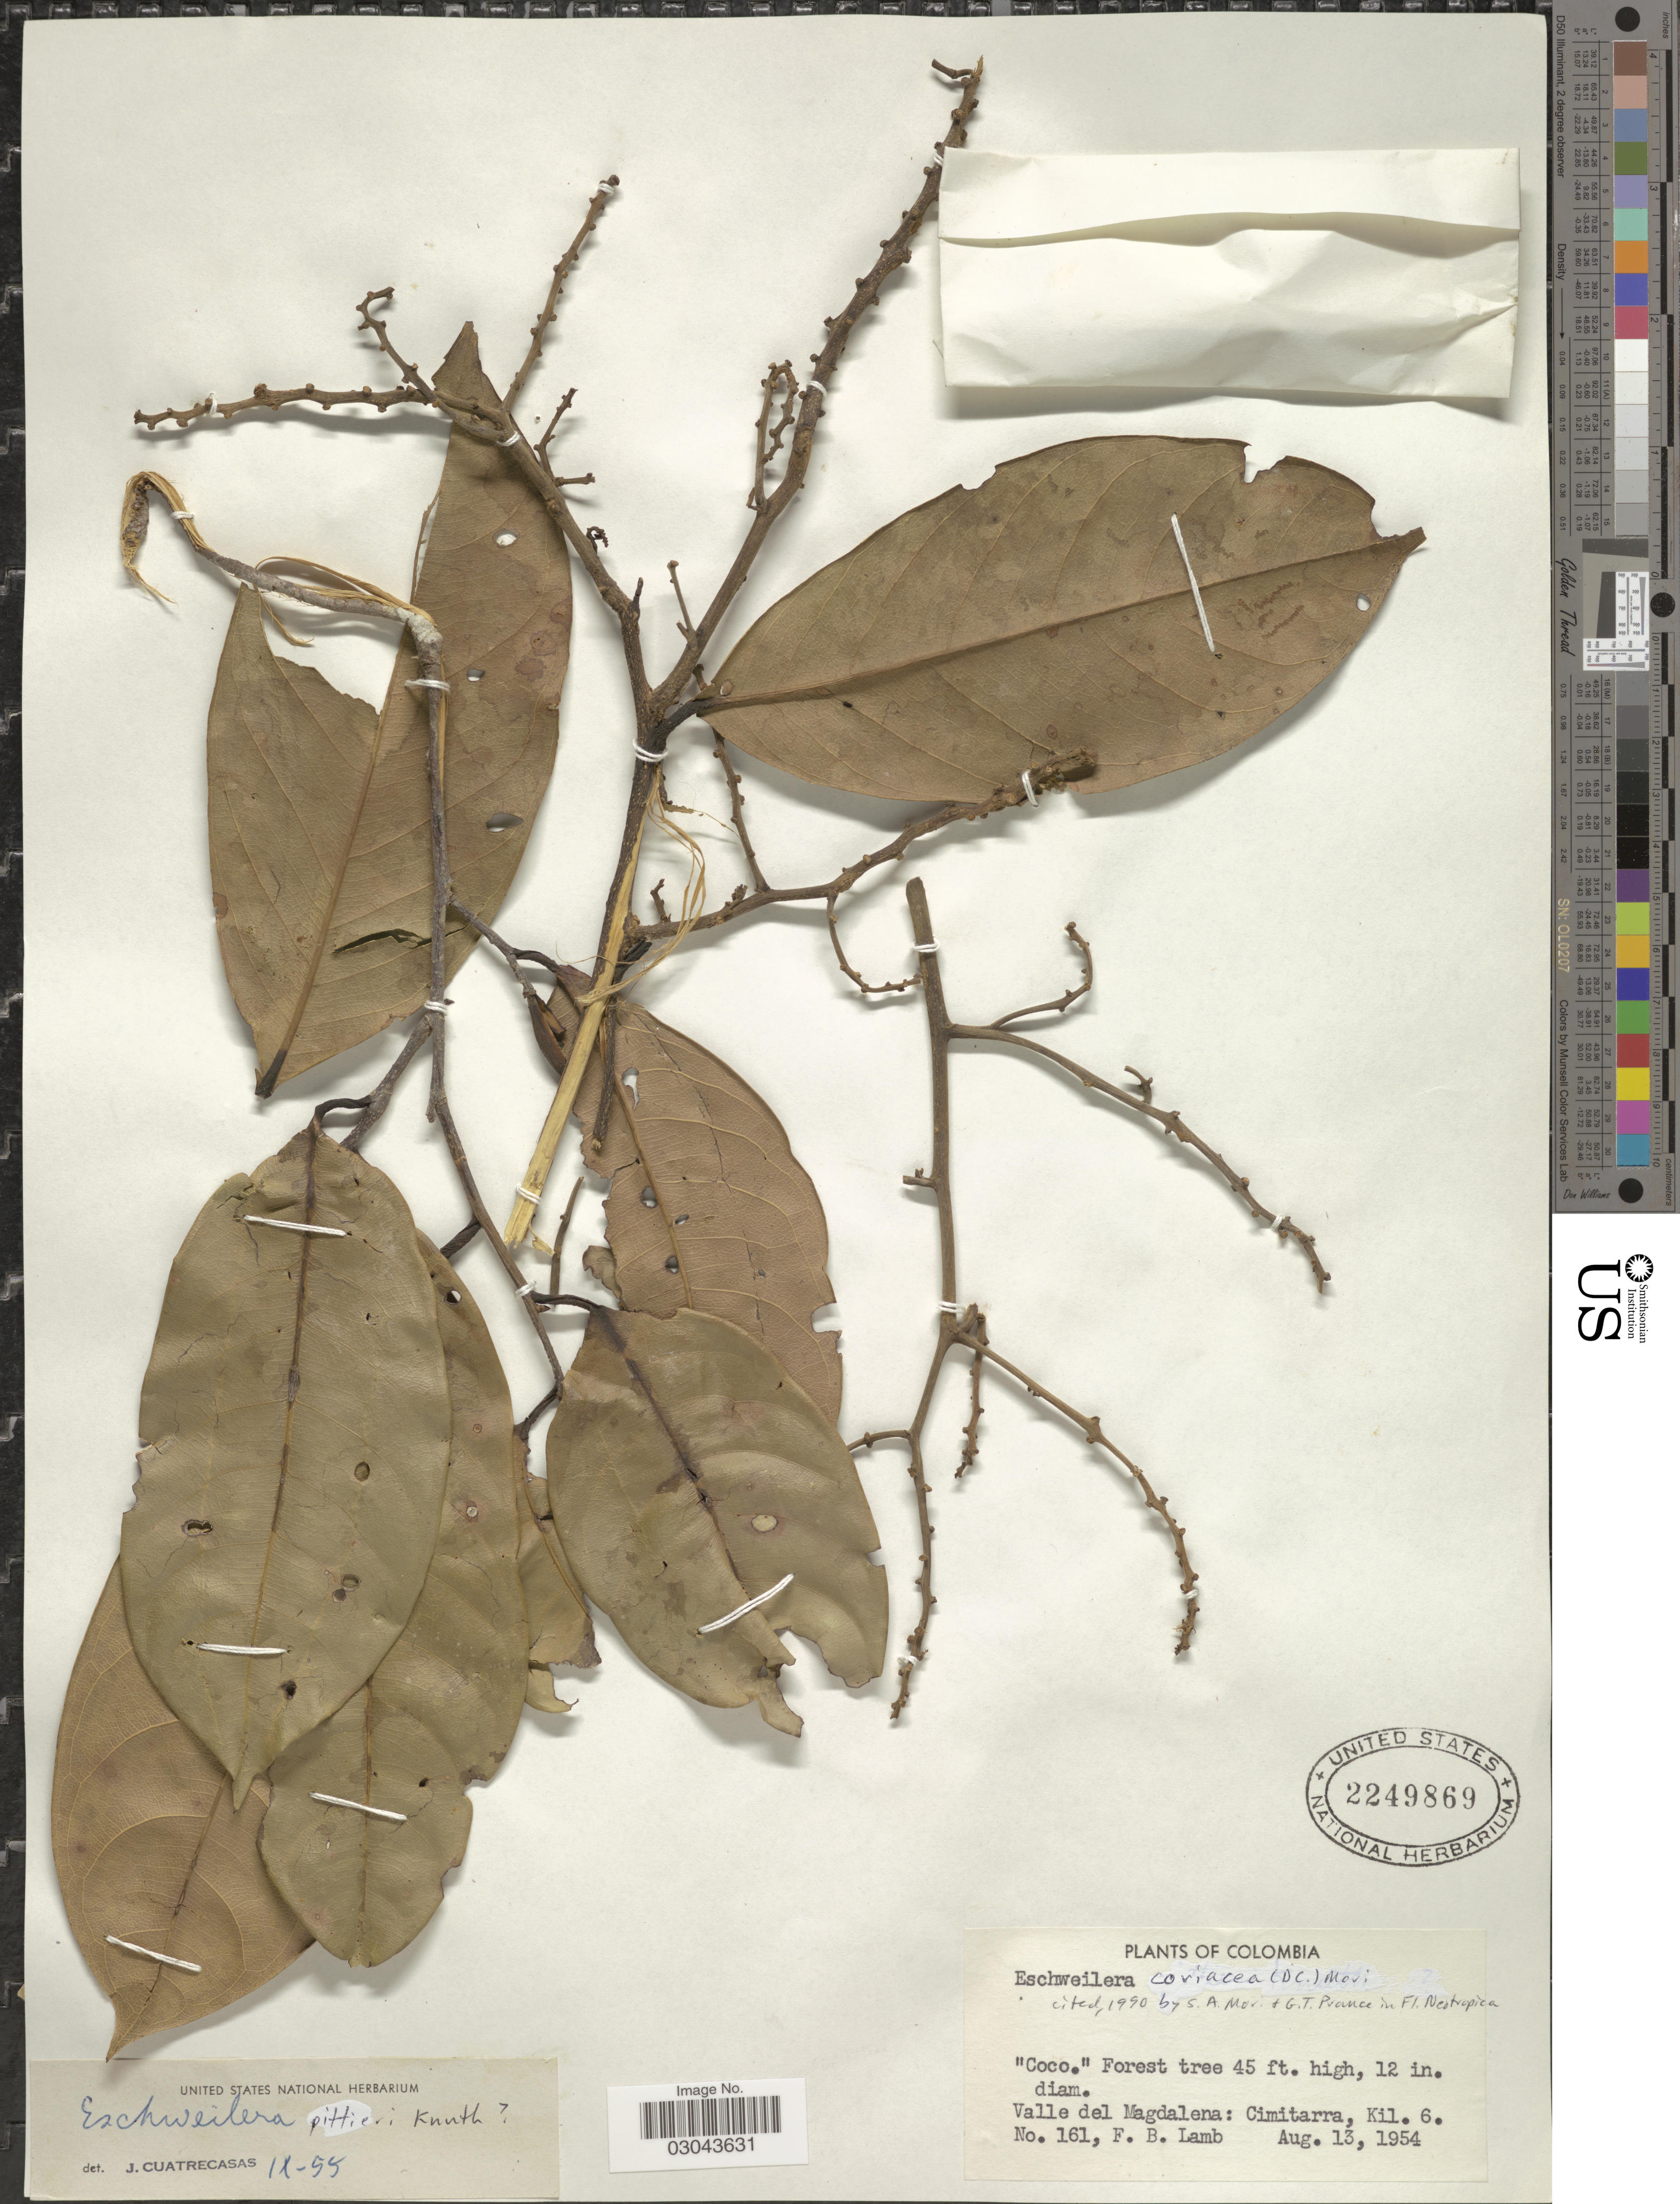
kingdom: Plantae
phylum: Tracheophyta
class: Magnoliopsida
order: Ericales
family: Lecythidaceae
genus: Eschweilera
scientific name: Eschweilera coriacea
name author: (DC.) S.A. Mori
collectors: F. B. Lamb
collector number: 161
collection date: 1954-08-13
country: Colombia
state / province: Magdalena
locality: Valle del Magdalena: Cimitarra, Kil. 6.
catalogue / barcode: US 2249869